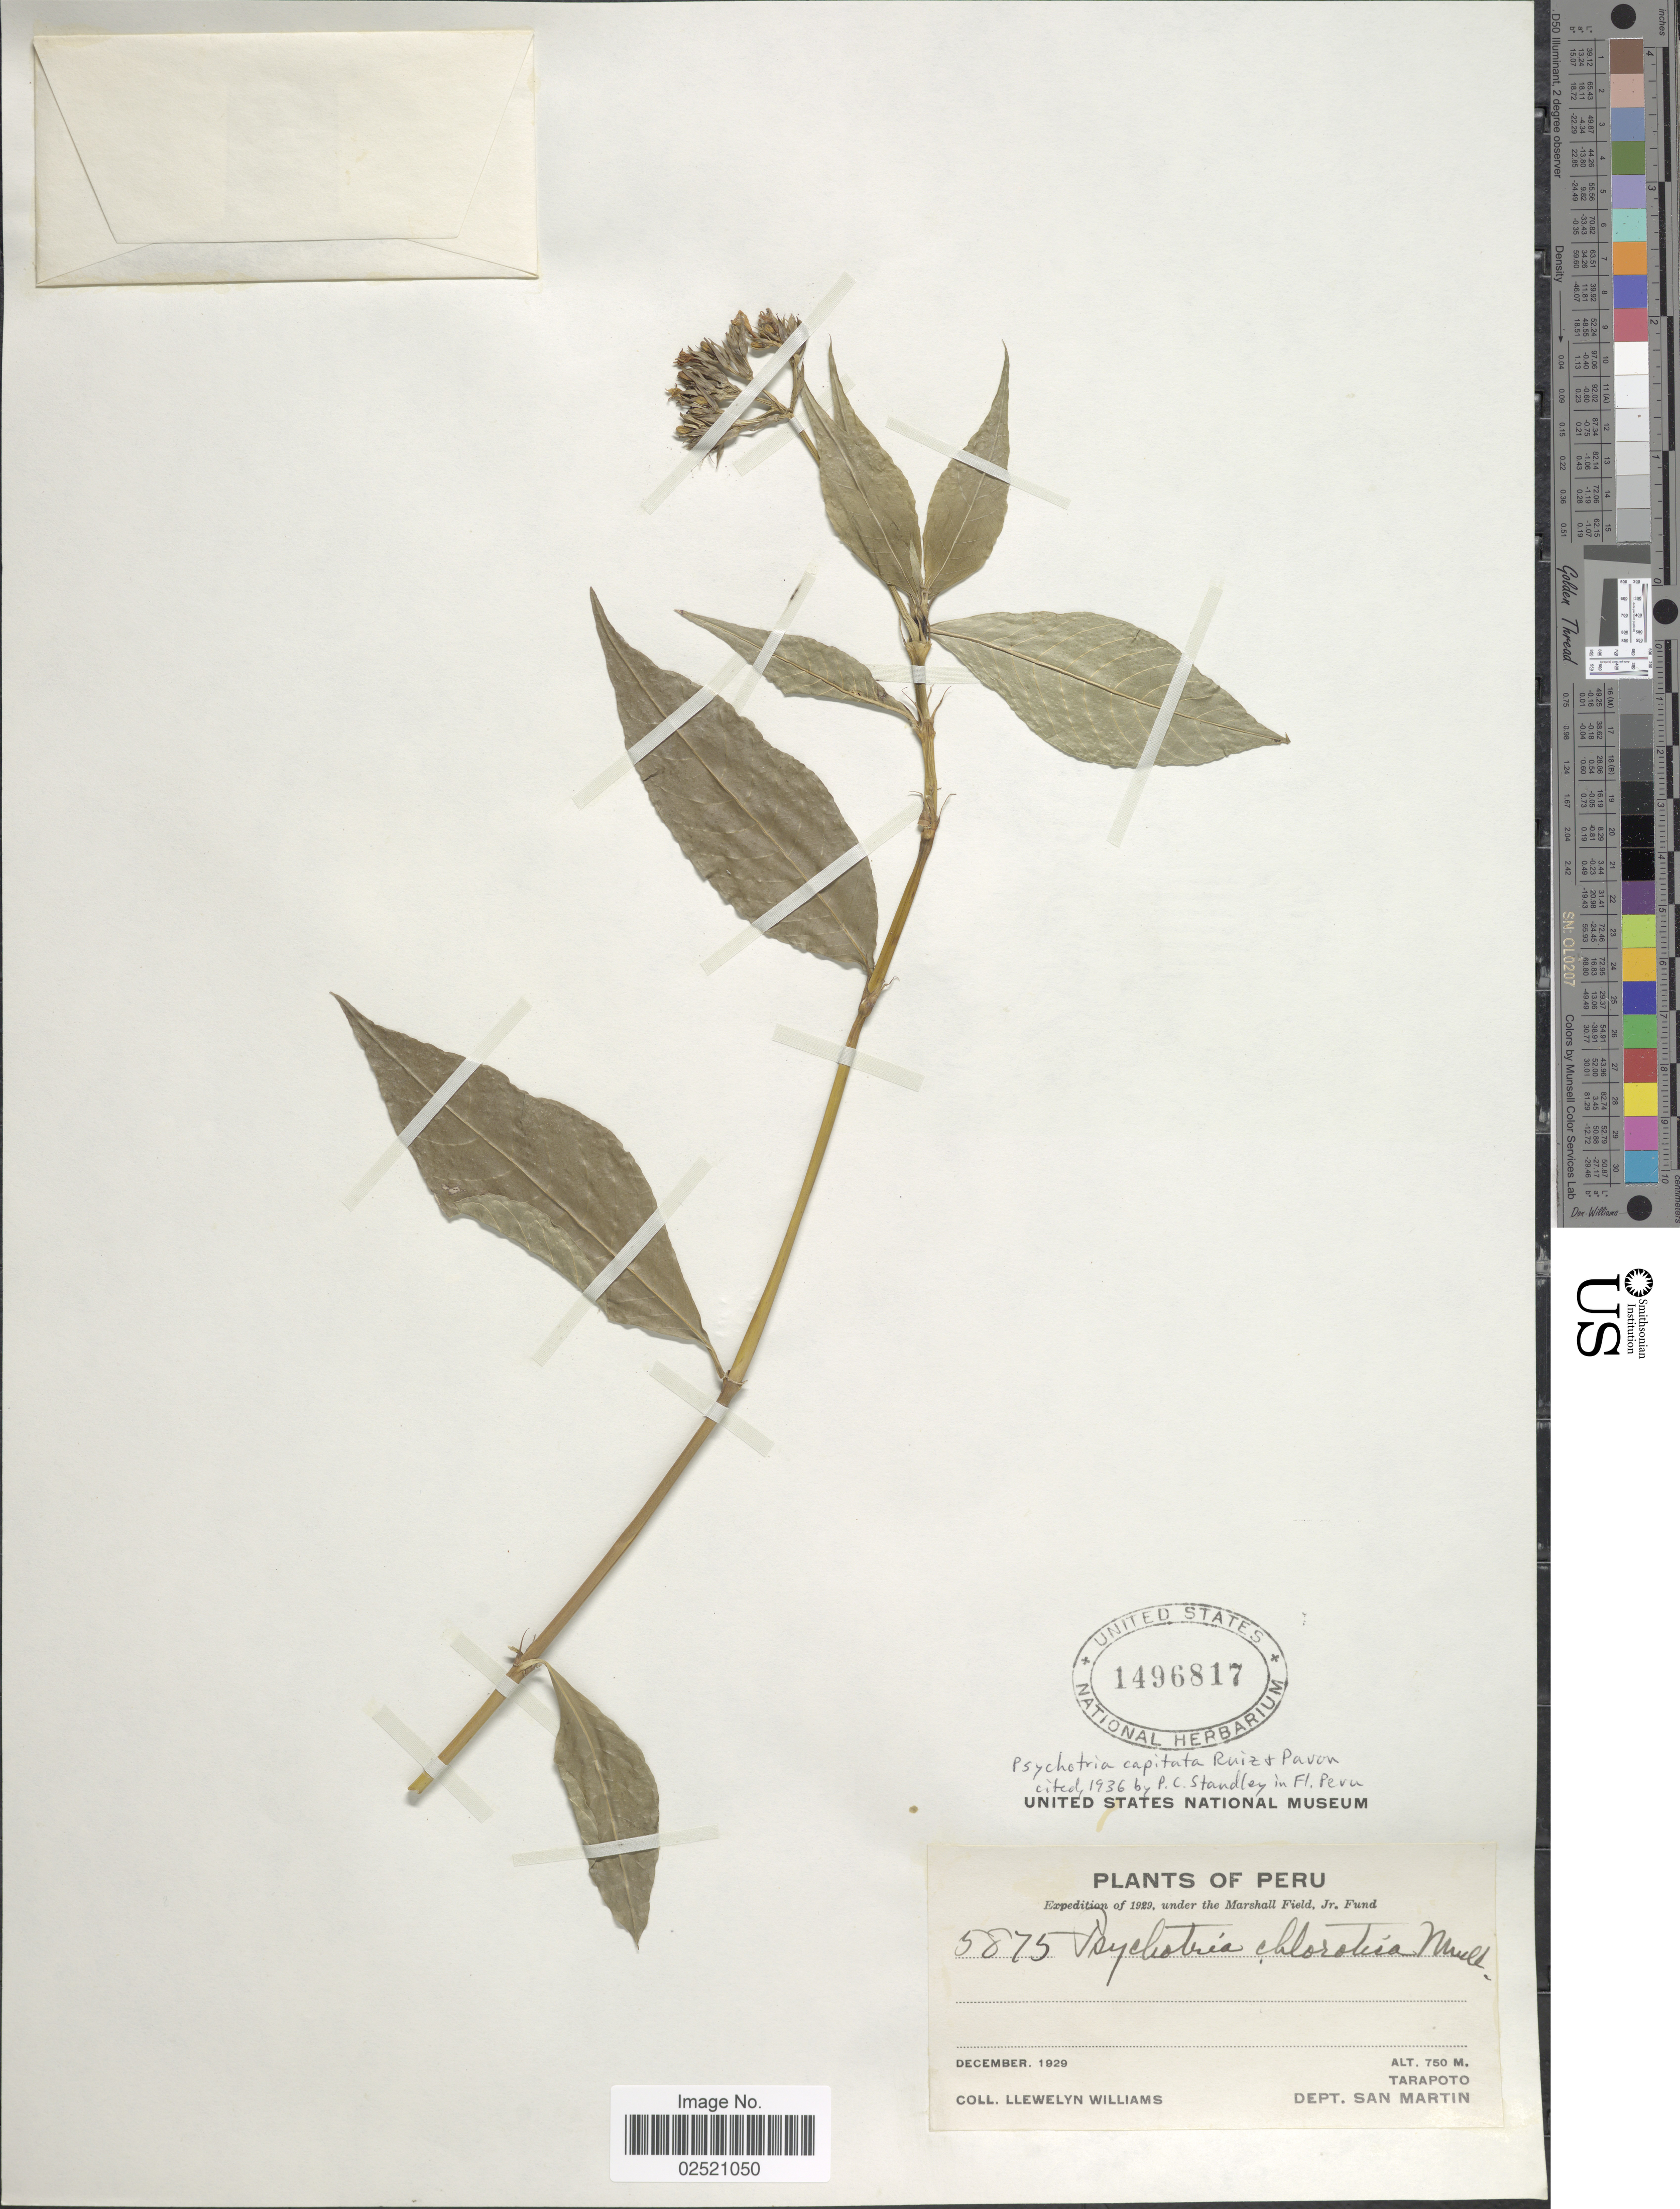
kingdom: Plantae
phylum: Tracheophyta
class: Magnoliopsida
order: Gentianales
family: Rubiaceae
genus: Psychotria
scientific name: Psychotria capitata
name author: Ruiz & Pav.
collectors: Ll. Williams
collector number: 5875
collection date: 1929-12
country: Peru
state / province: San Martín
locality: Tarapoto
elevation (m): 750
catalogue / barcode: US 1496817